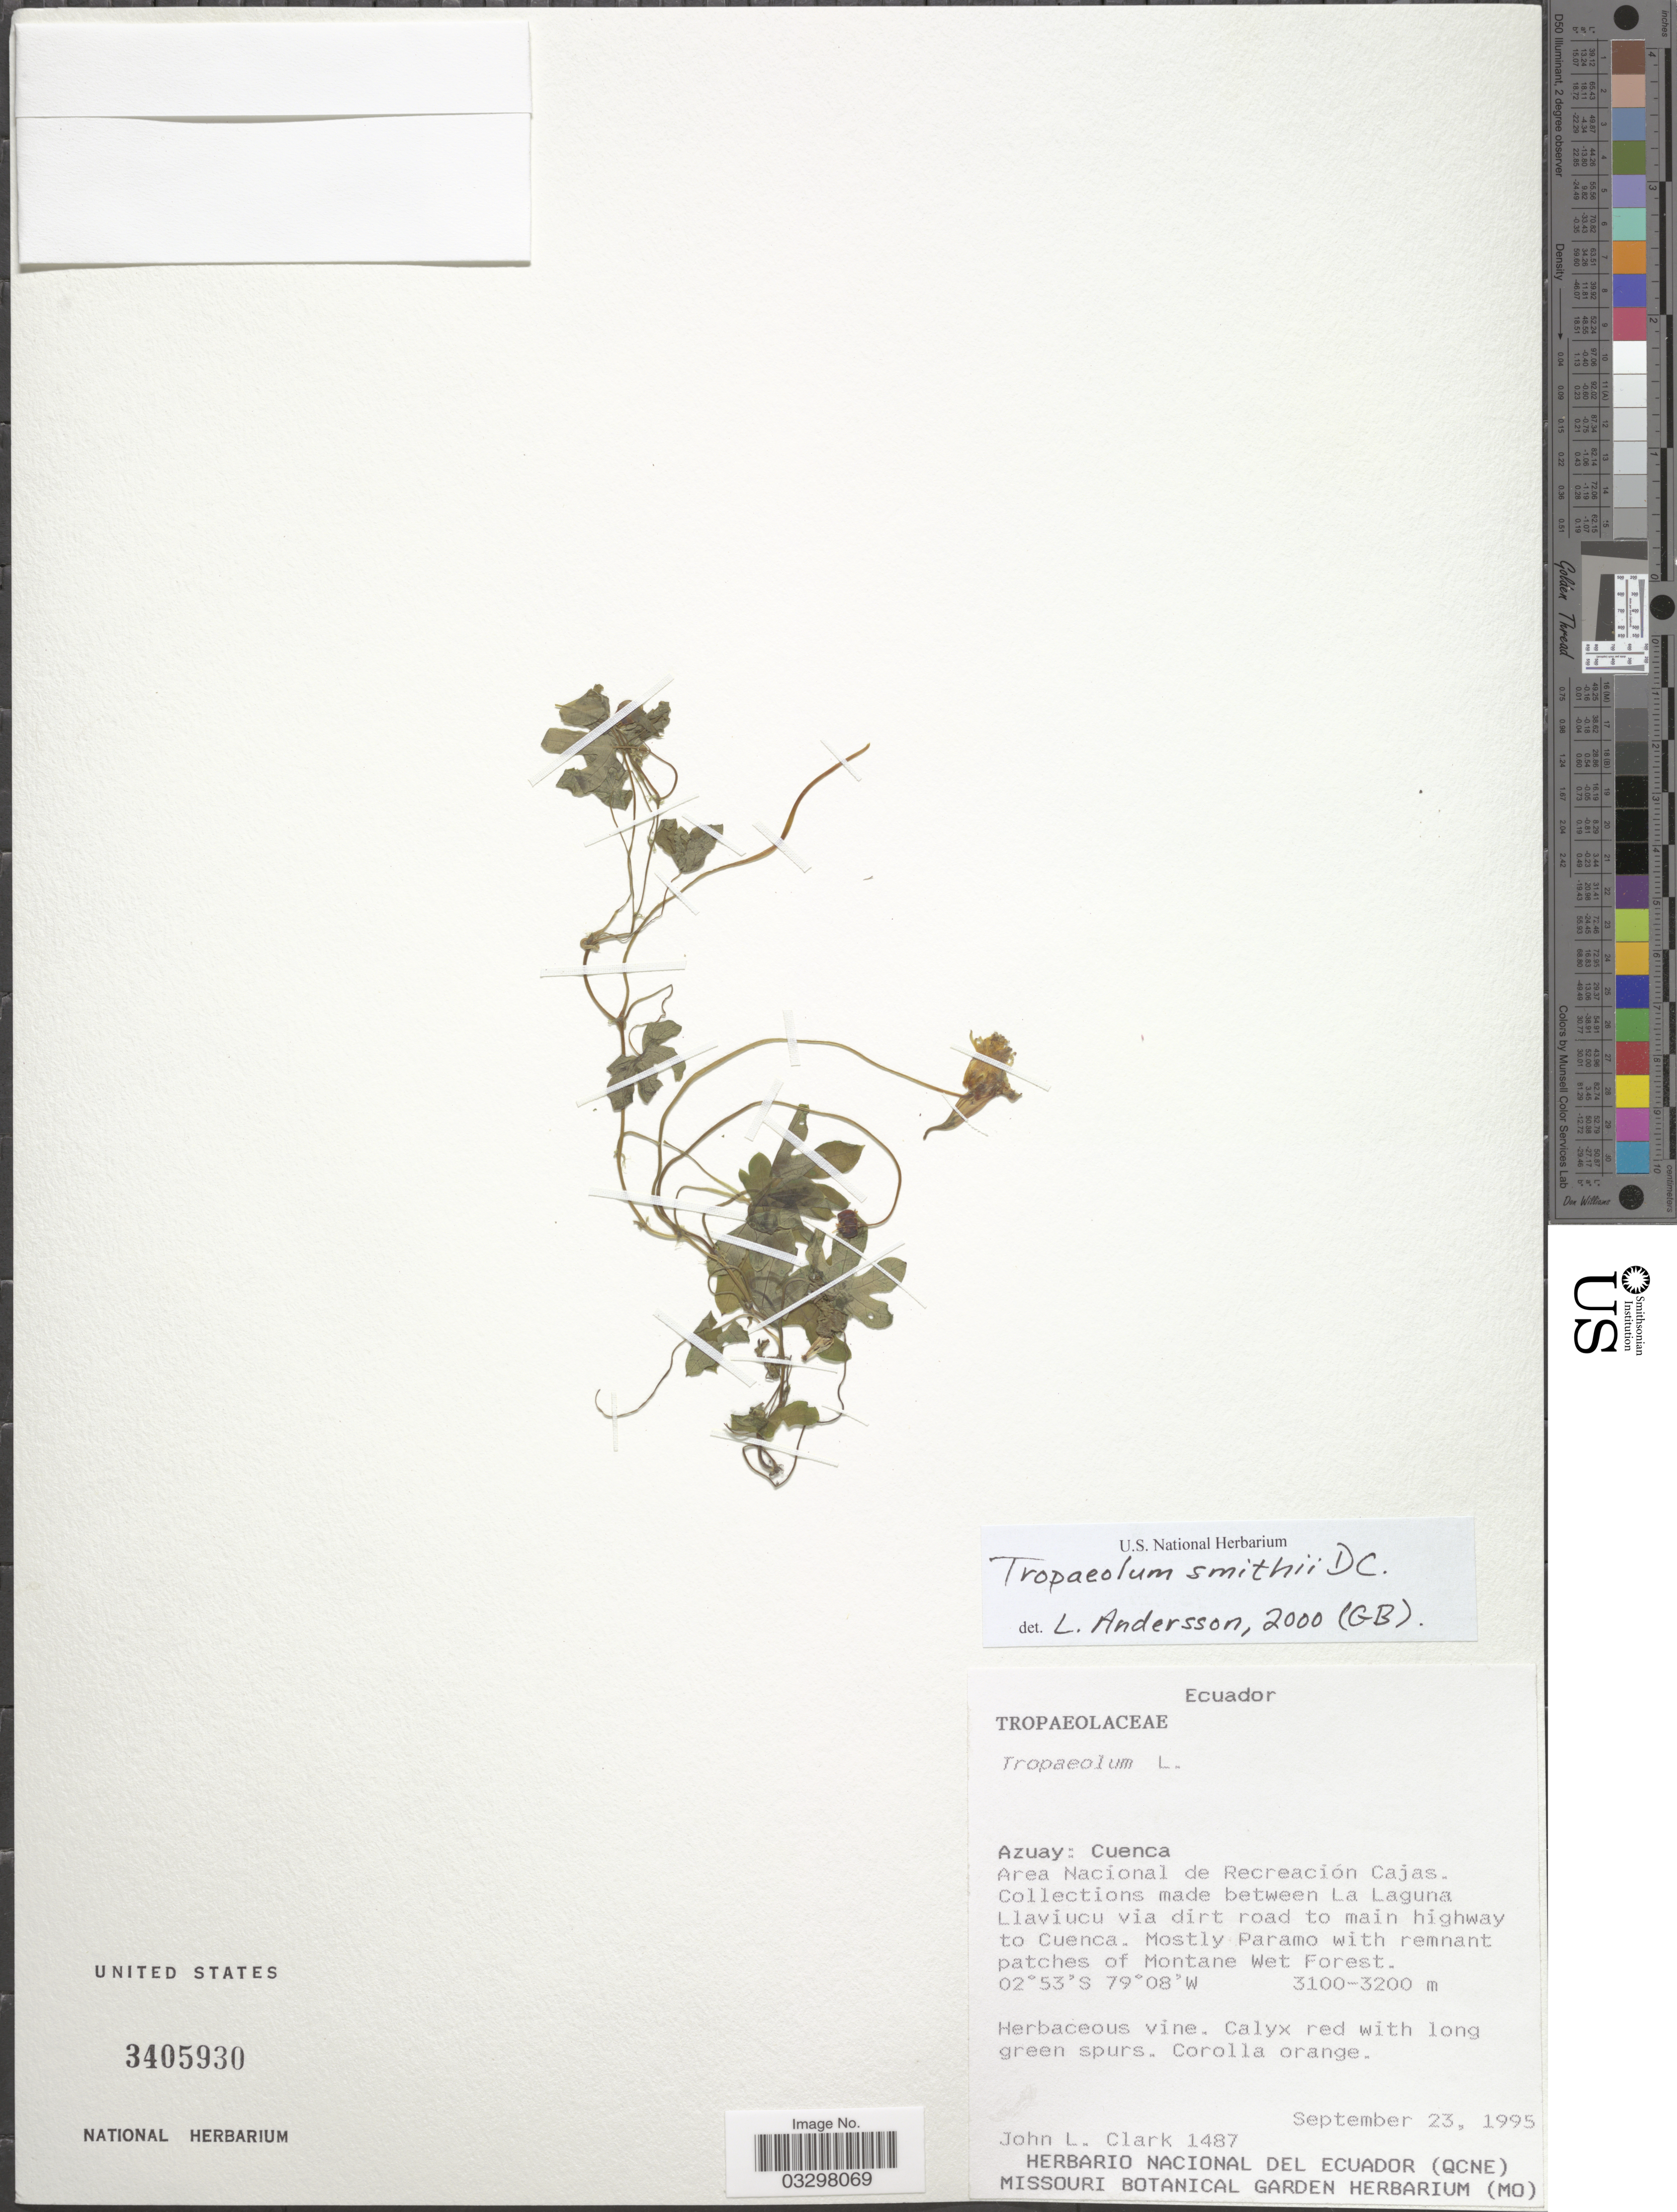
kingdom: Plantae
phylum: Tracheophyta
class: Magnoliopsida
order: Brassicales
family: Tropaeolaceae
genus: Tropaeolum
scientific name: Tropaeolum smithii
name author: DC.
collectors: J. L. Clark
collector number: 1487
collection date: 1995-09-23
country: Ecuador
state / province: Azuay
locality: Cuenca, Area Nacional de Recreación Cajas. Between La Laguna Llaviucu via dirt road to main highway to Cuenca.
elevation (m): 3100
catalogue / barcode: US 3405930